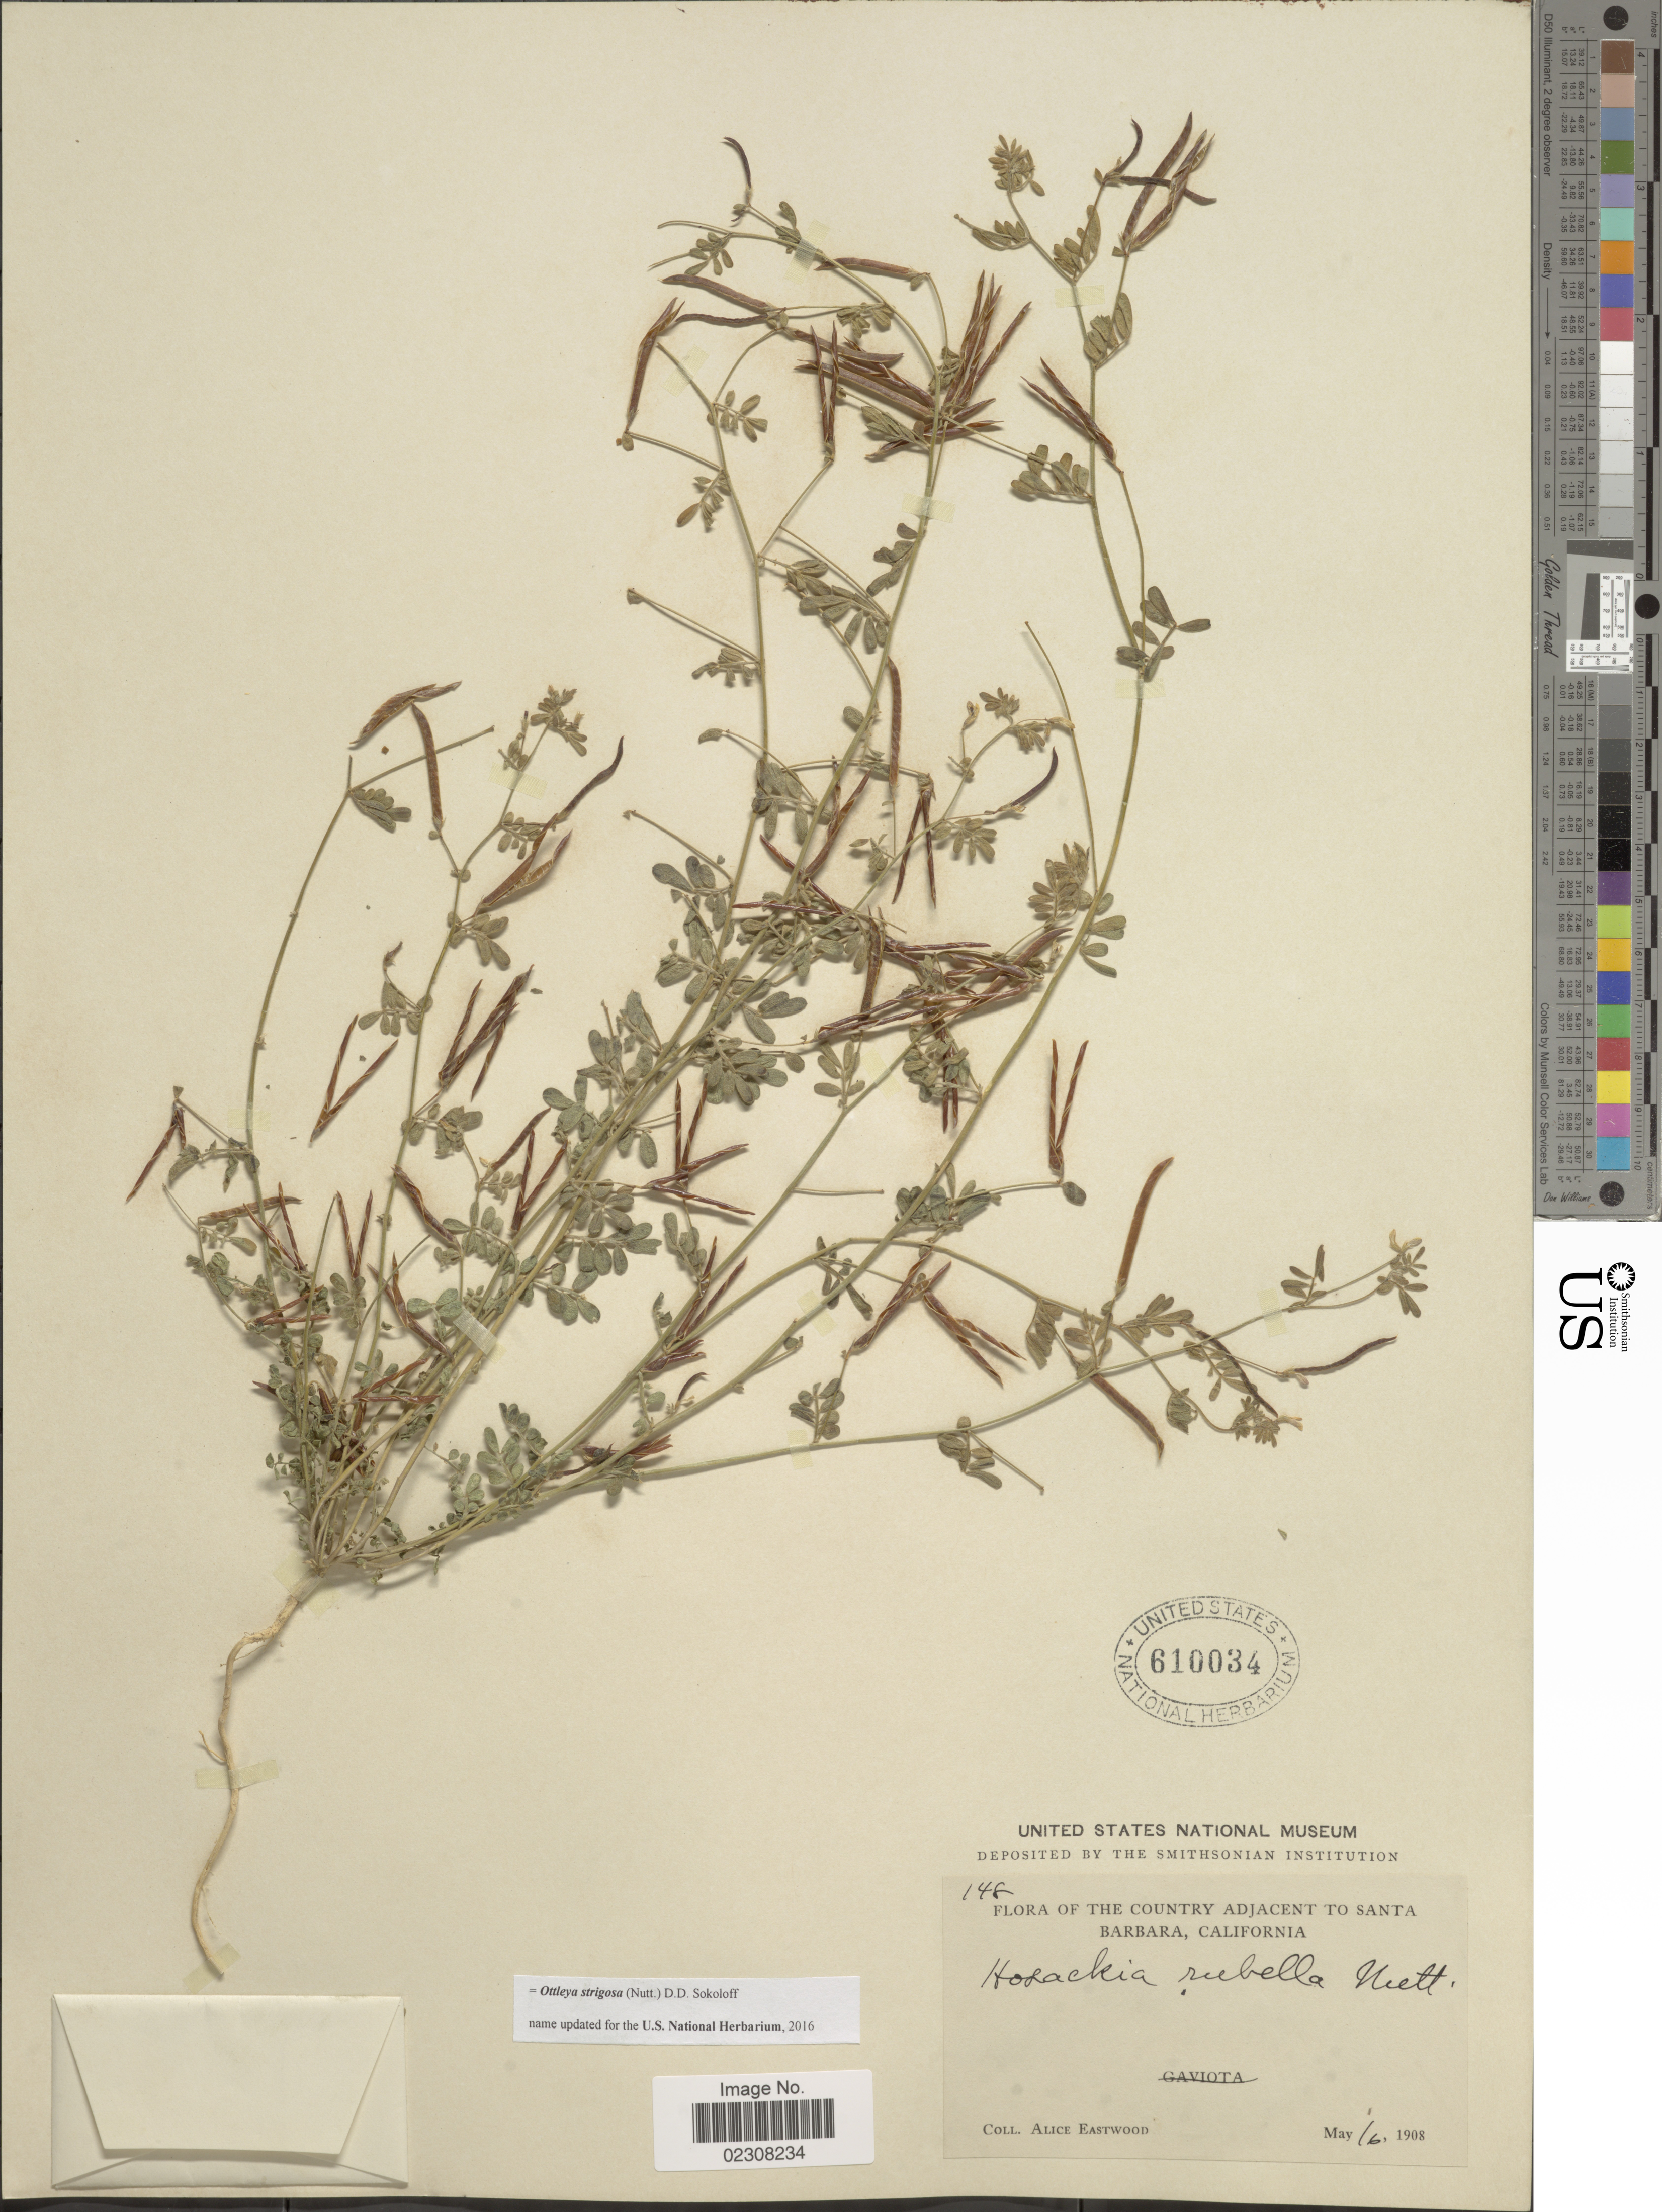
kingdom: Plantae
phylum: Tracheophyta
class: Magnoliopsida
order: Fabales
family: Fabaceae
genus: Ottleya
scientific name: Ottleya strigosa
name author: (Nutt.) D.D. Sokoloff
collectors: A. Eastwood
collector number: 148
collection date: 1908-05-16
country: United States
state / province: California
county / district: Santa Barbara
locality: Country adjacent to Santa Barbara,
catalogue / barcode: US 610034